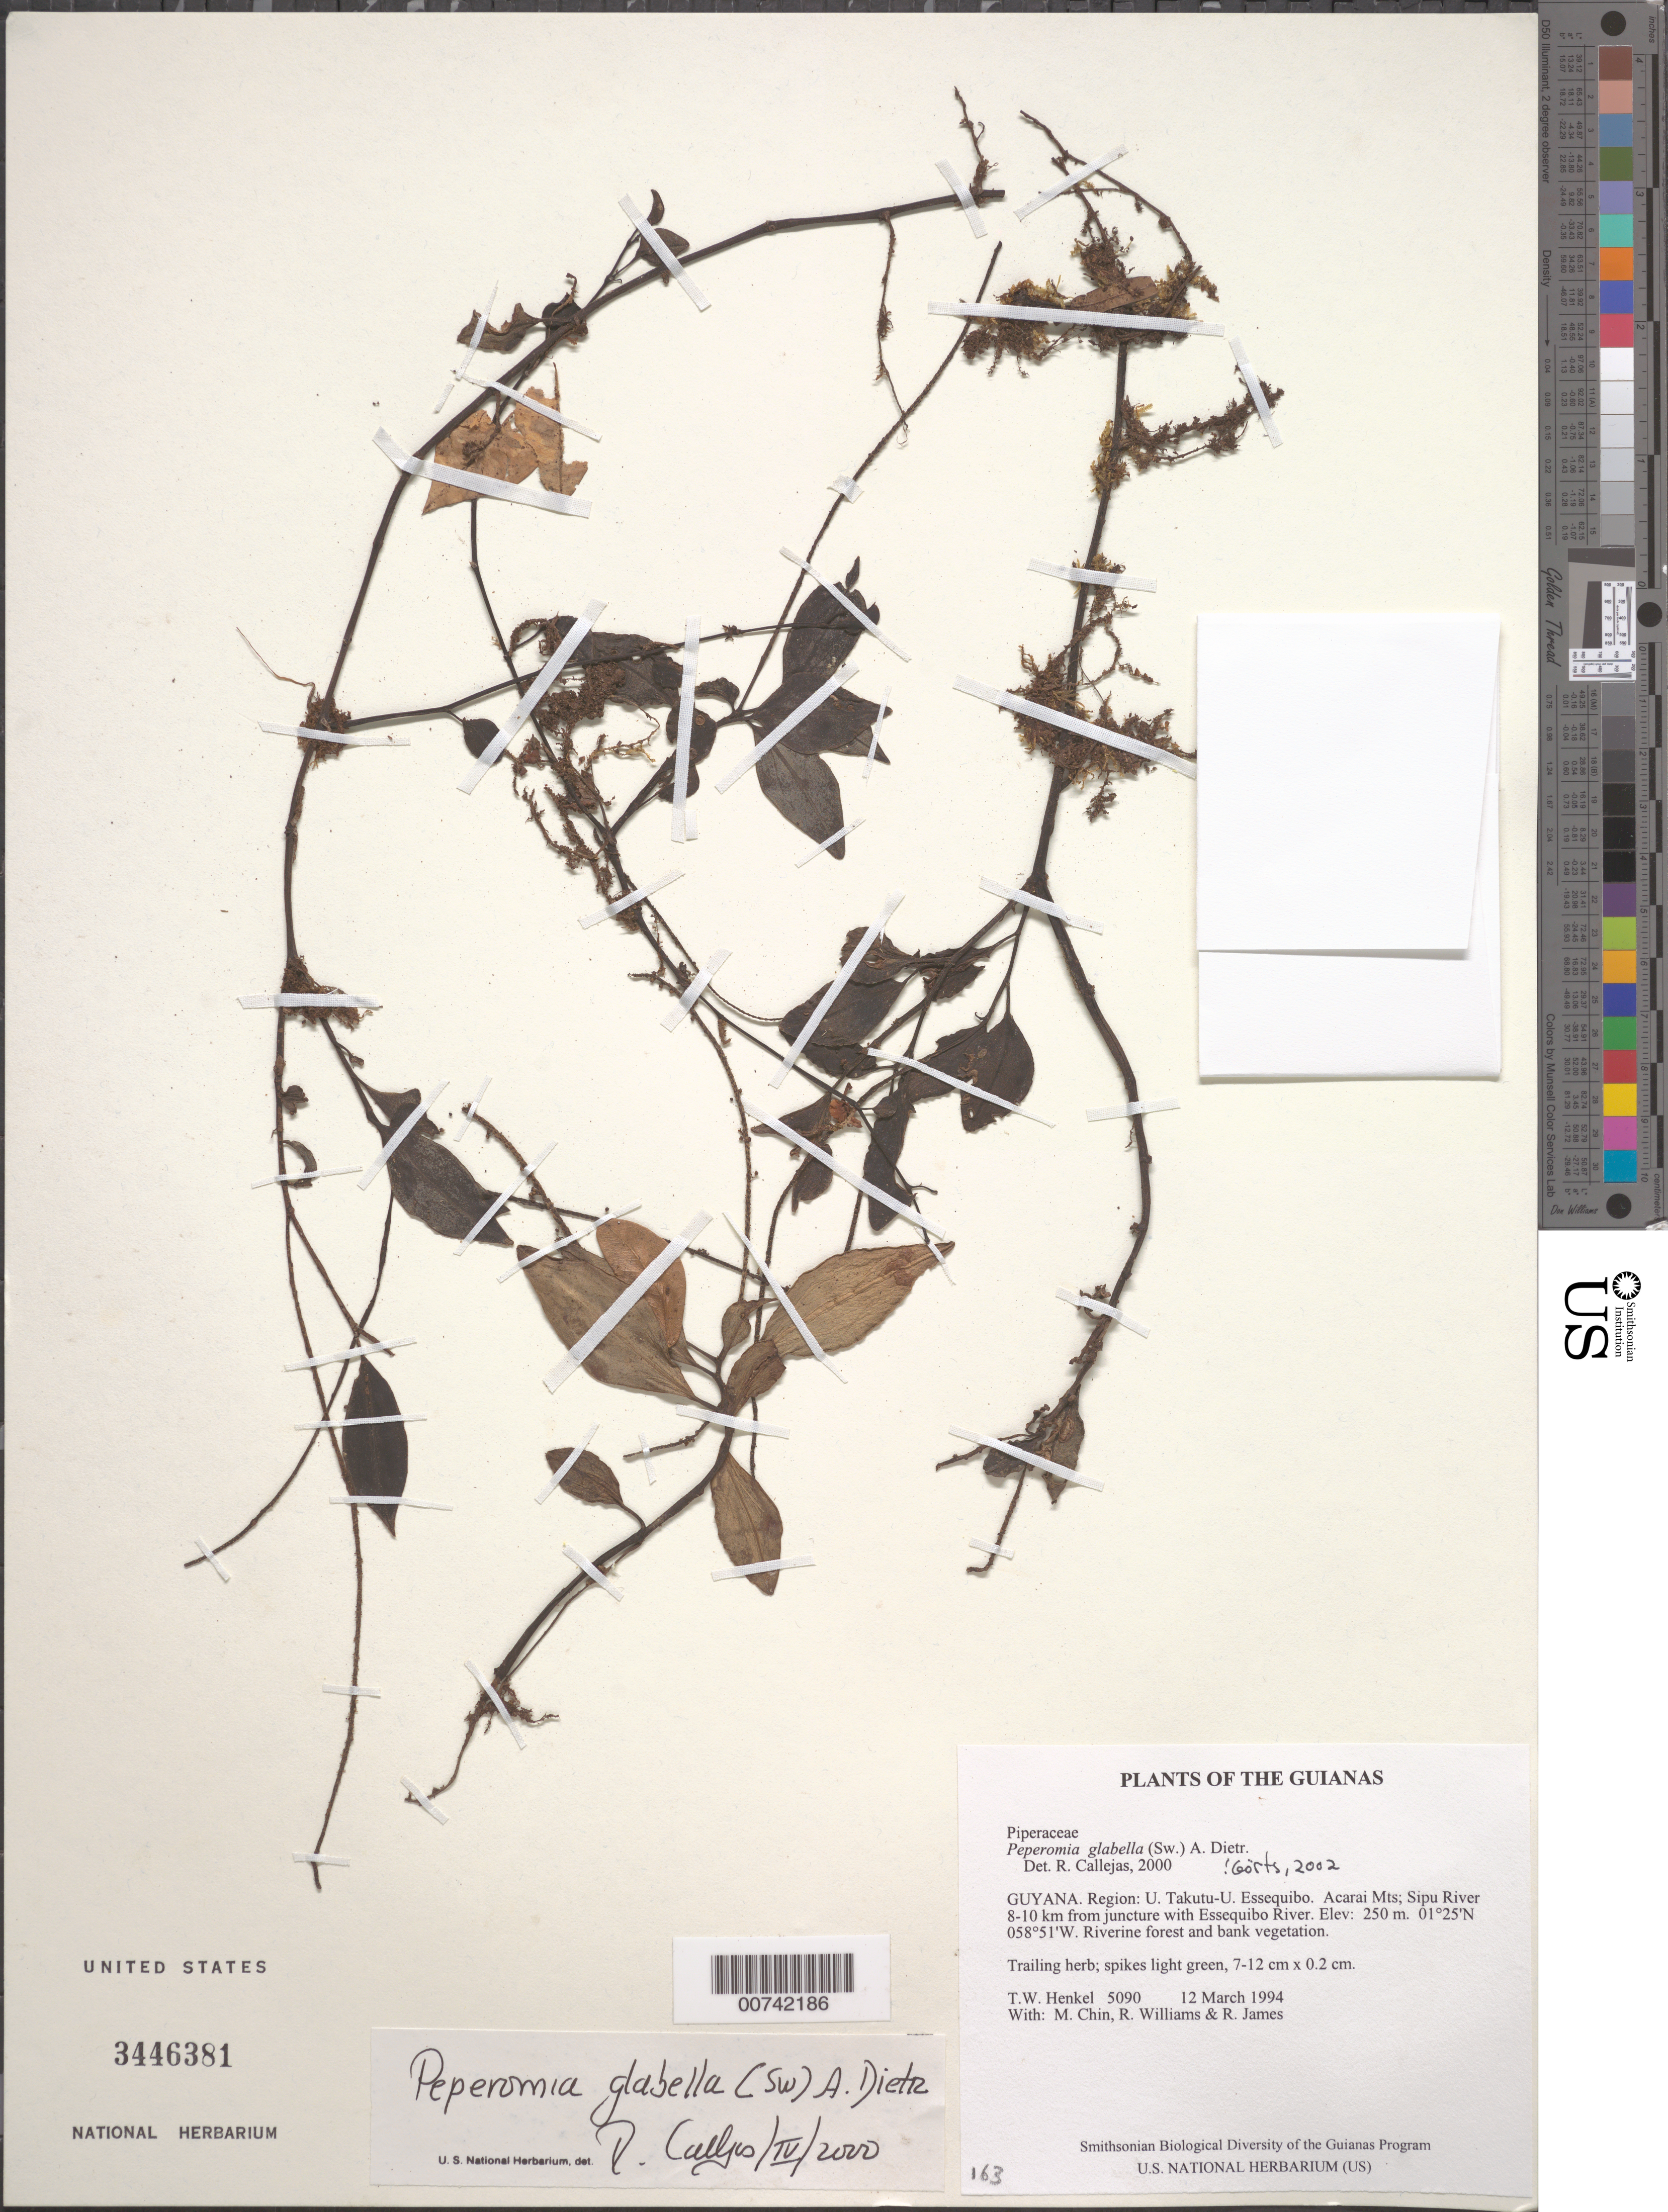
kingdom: Plantae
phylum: Tracheophyta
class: Magnoliopsida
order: Piperales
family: Piperaceae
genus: Peperomia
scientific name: Peperomia glabella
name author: (Sw.) A. Dietr.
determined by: Görts-van Rijn, A. R. A.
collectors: T. Henkel, M. Chin, R. Williams & R. James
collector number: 5090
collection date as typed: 12 March 1994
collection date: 1994-03-12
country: Guyana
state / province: U. Takutu-U. Essequibo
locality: Acarai Mts; Sipu River 8-10 km from juncture with Essequibo River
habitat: Riverine forest and bank vegetation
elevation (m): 250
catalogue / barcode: US 3446381